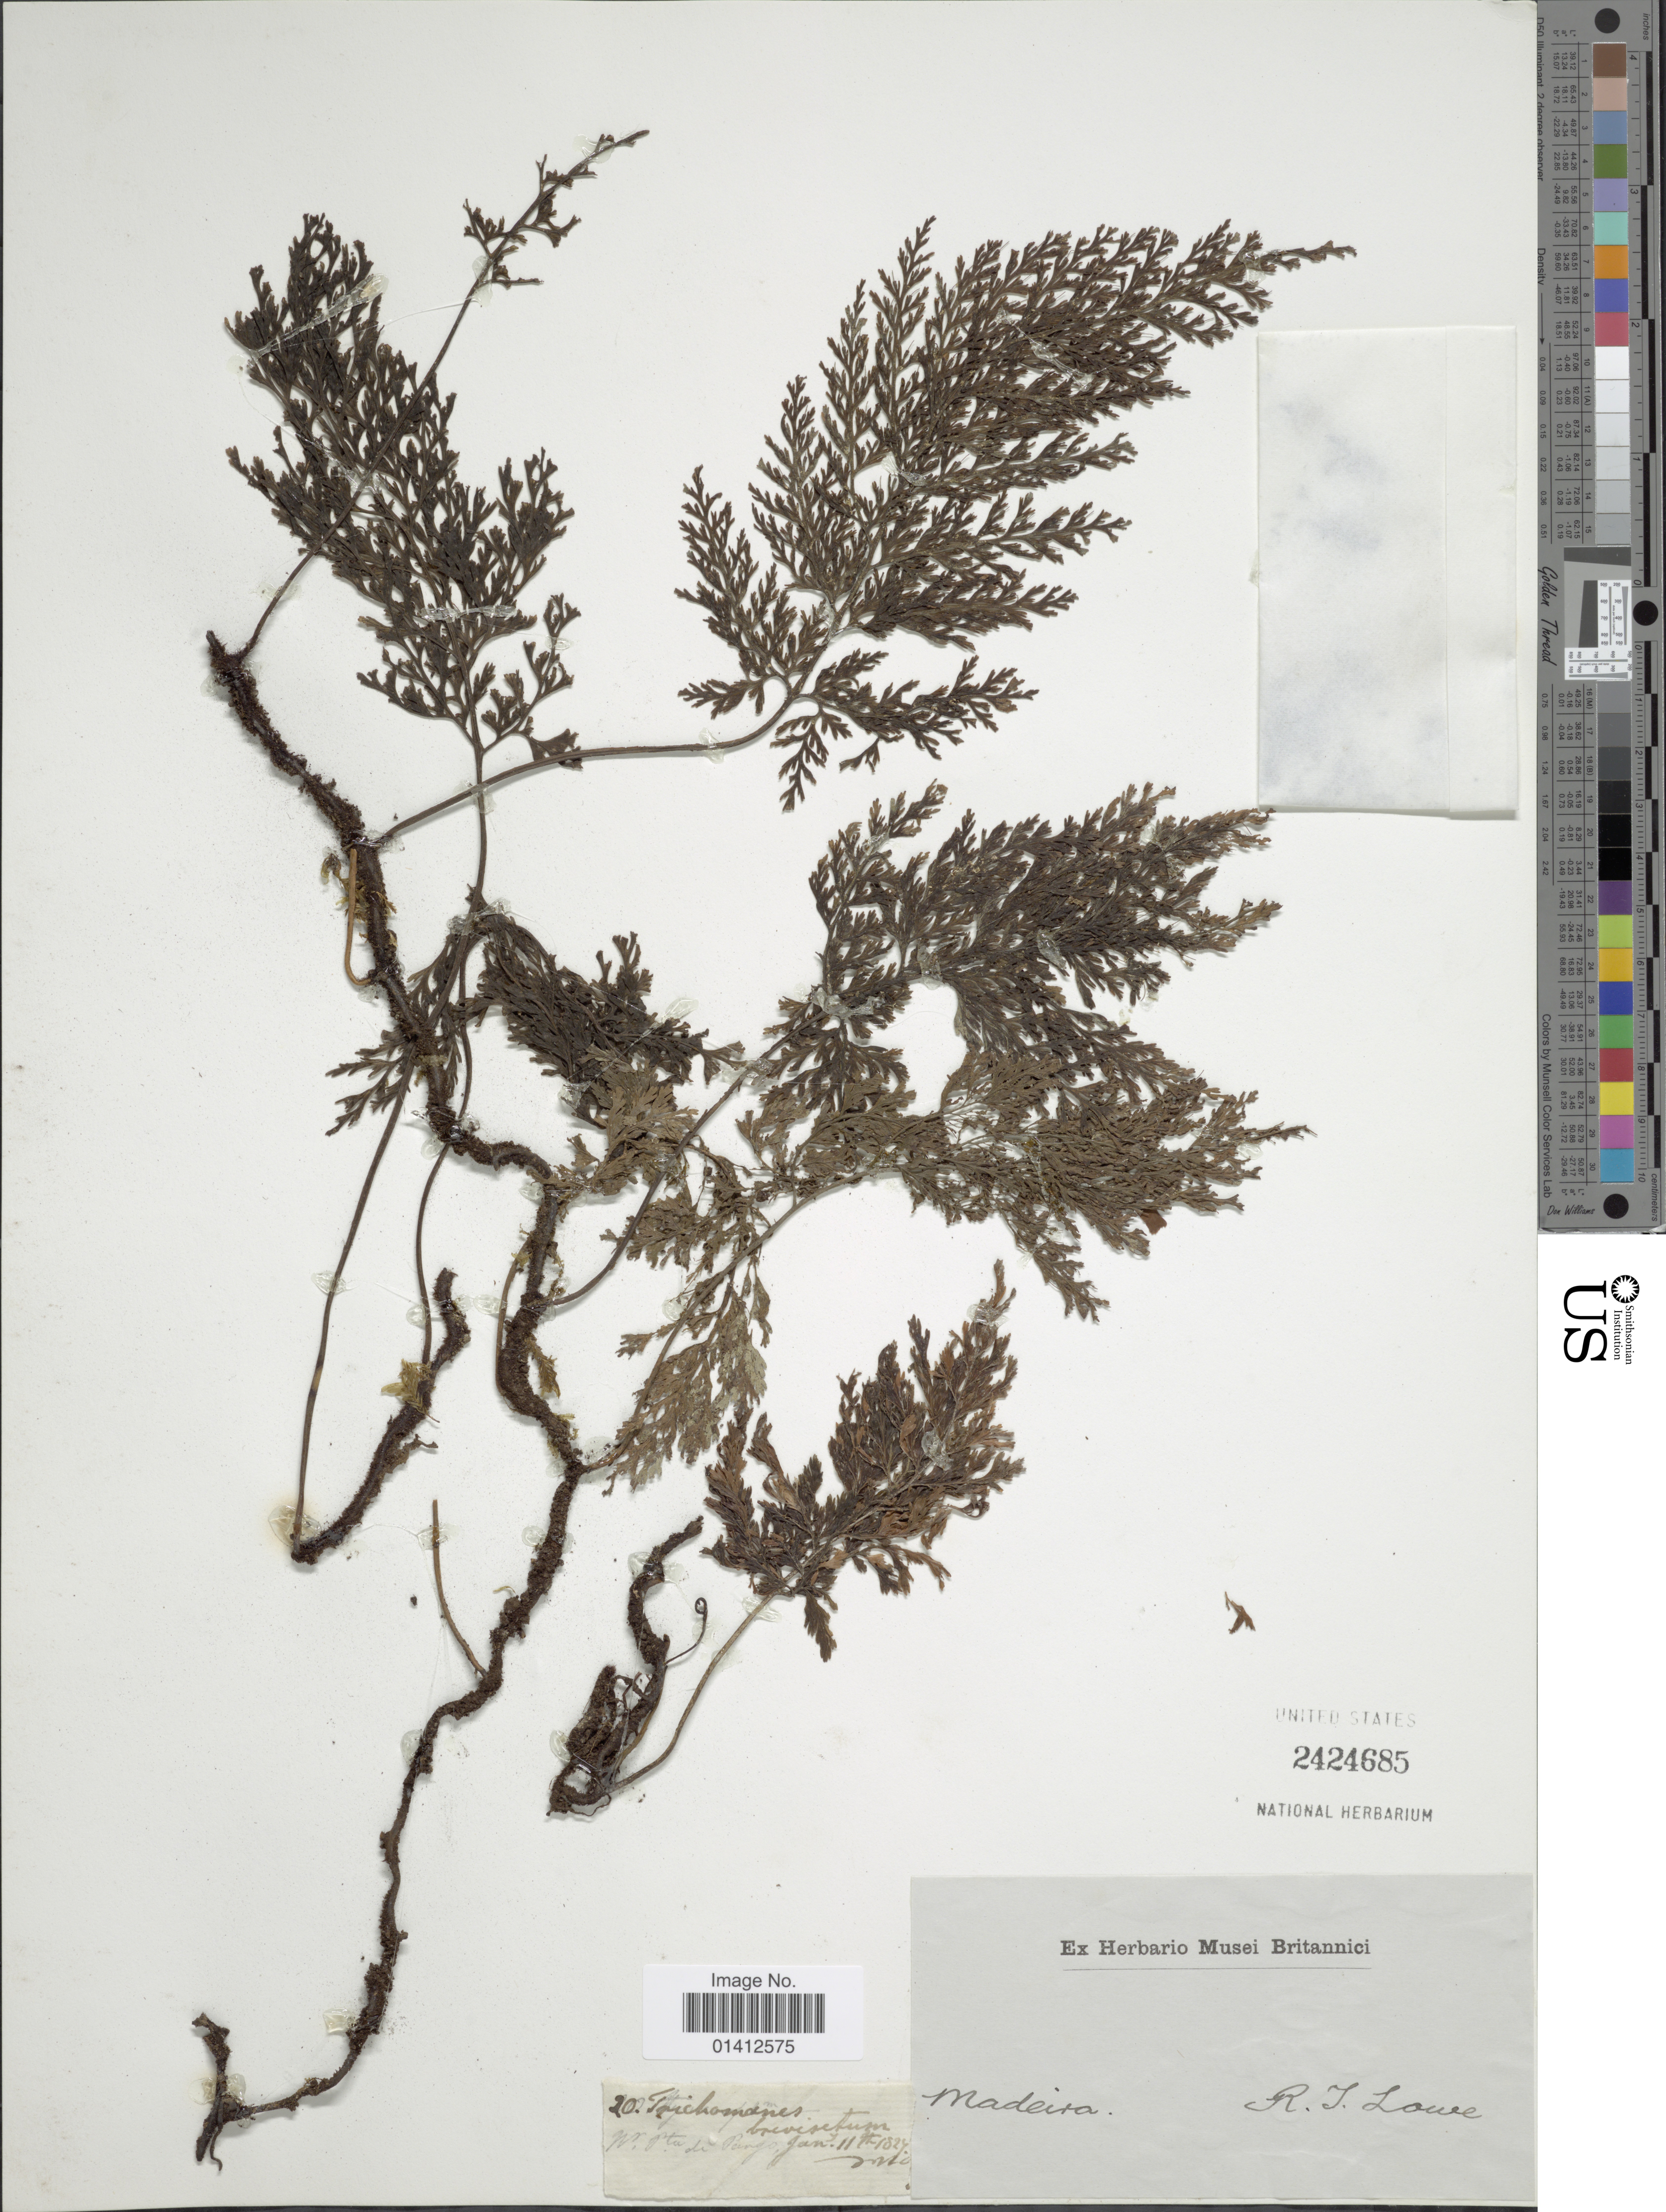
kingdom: Plantae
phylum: Tracheophyta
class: Polypodiopsida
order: Hymenophyllales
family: Hymenophyllaceae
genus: Vandenboschia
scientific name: Vandenboschia speciosa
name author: (Willd.) G. Kunkel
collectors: R. Lowe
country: Portugal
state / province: Madeira (Aut. Reg.)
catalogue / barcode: US 2424685